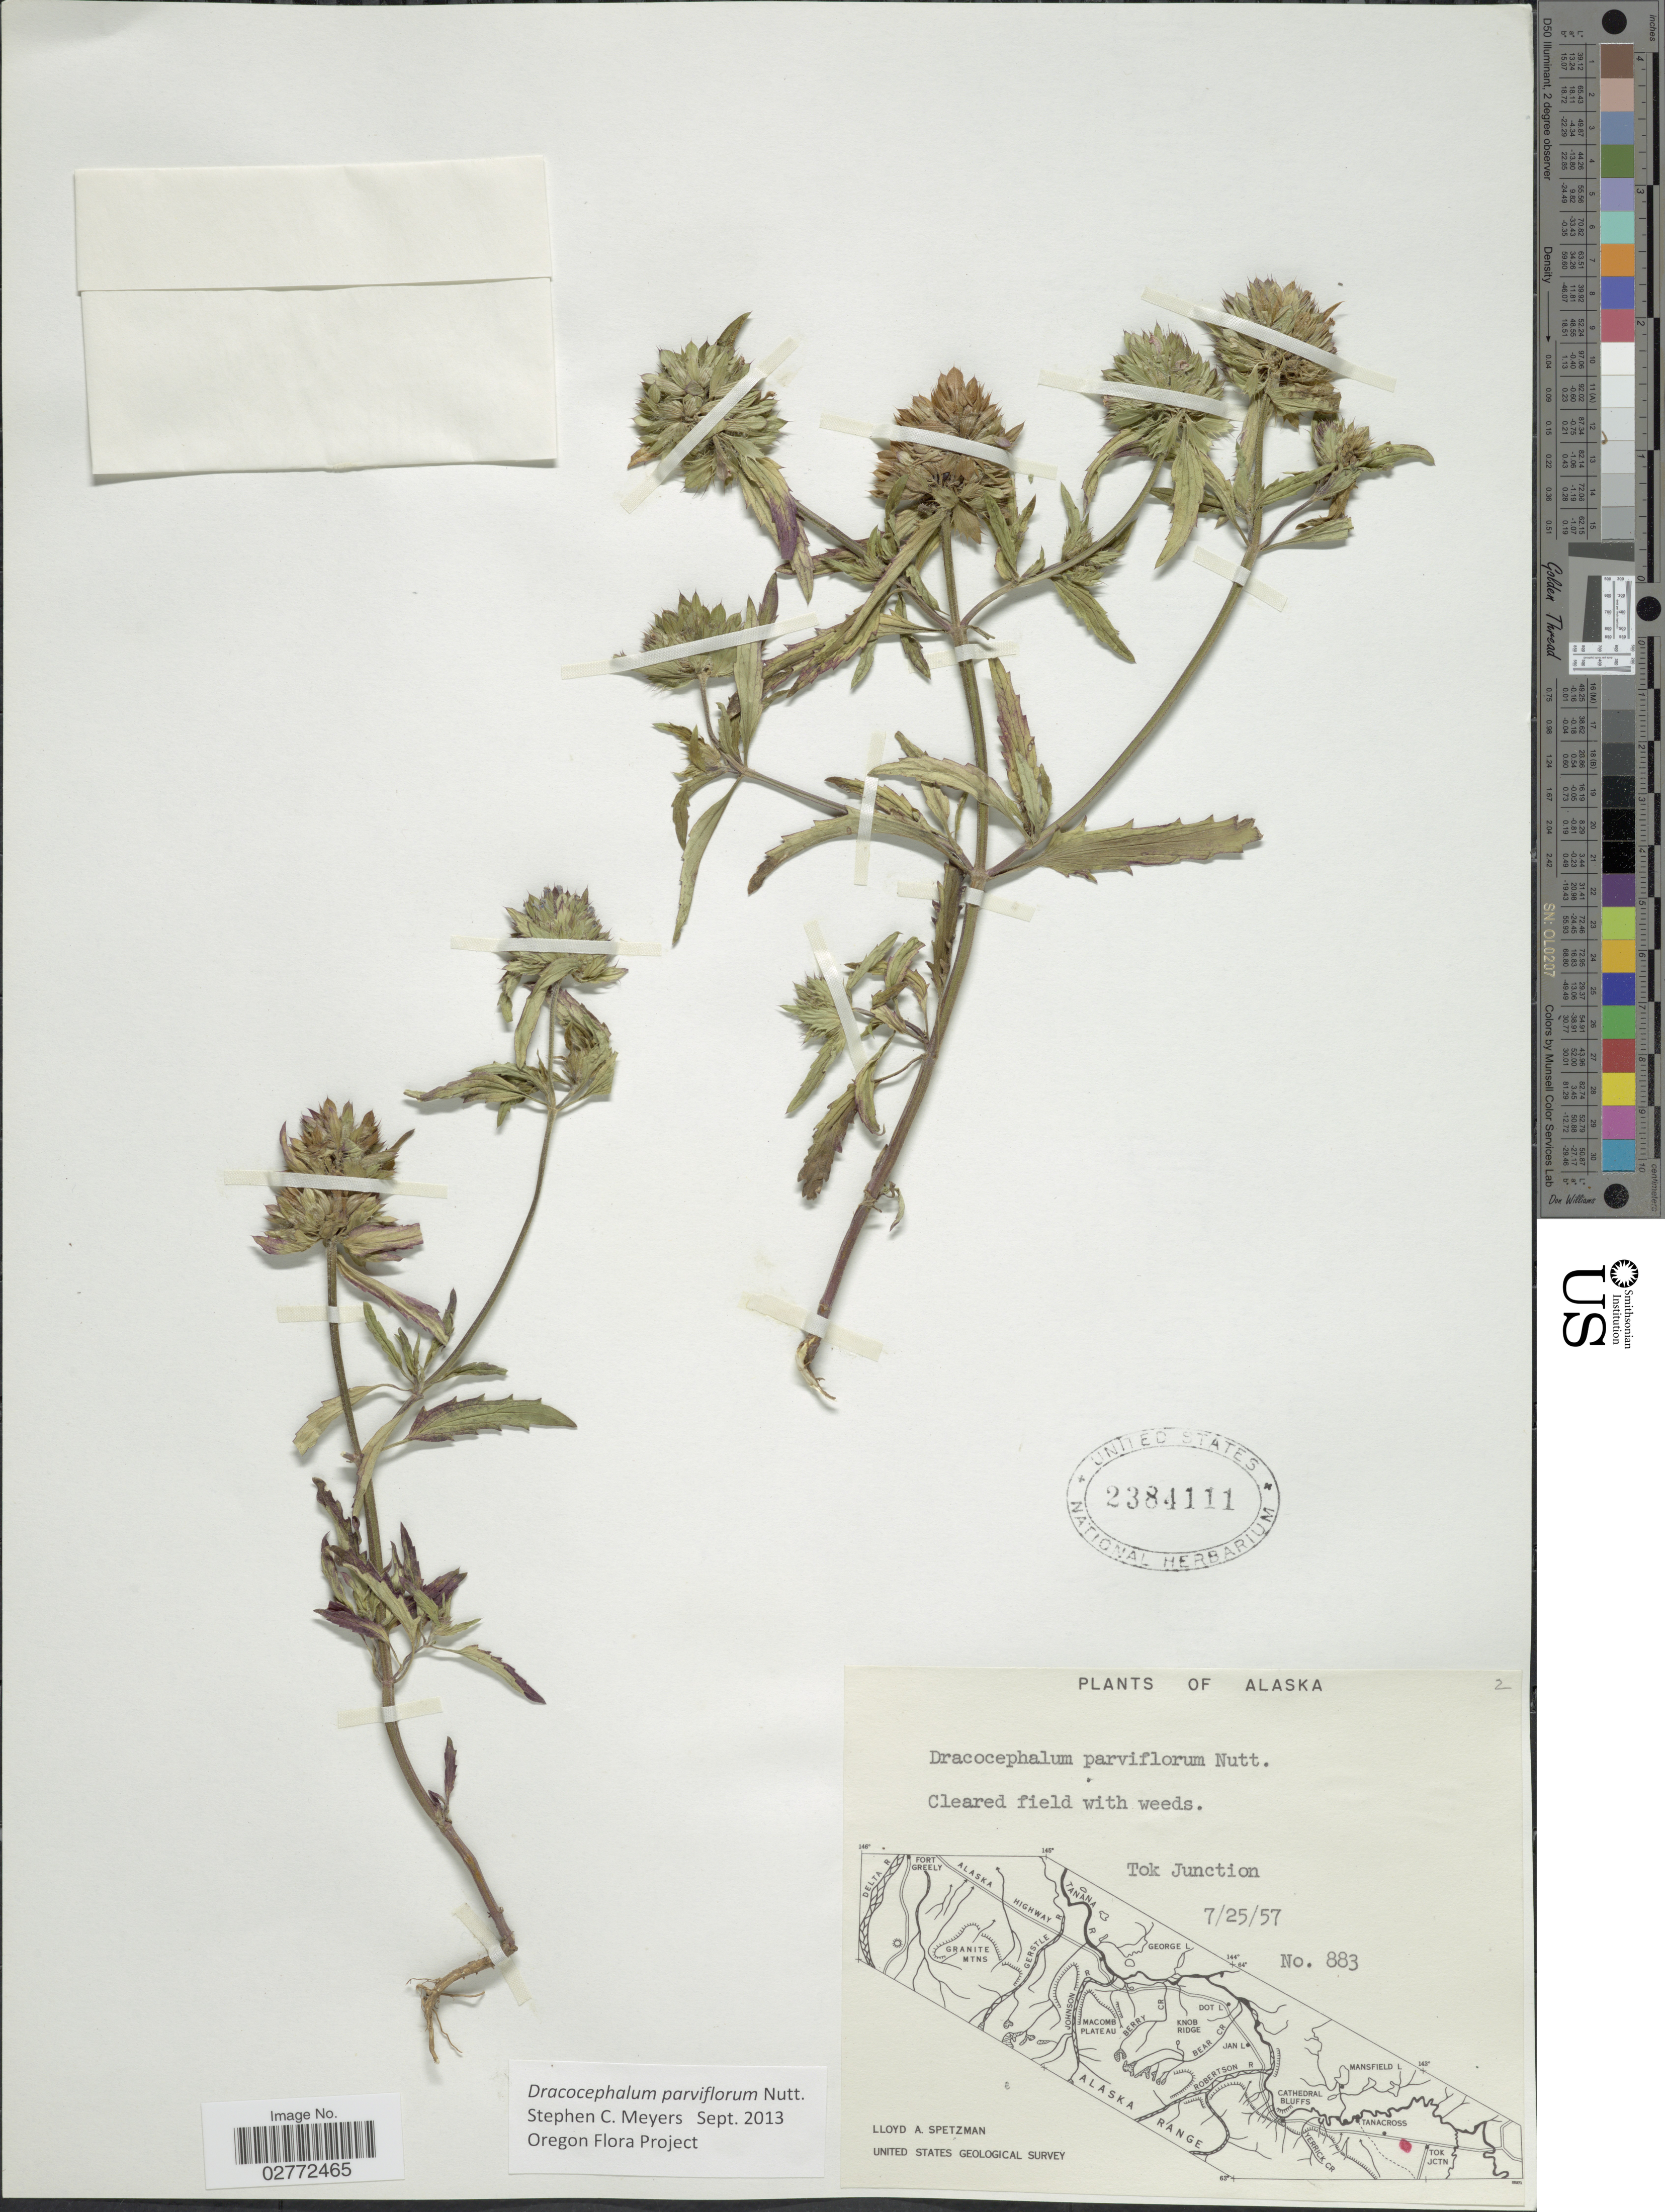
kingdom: Plantae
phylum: Tracheophyta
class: Magnoliopsida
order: Lamiales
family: Lamiaceae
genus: Dracocephalum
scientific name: Dracocephalum parviflorum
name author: Nutt.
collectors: L. Spetzman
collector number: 883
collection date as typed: Transcribed d/m/y: 25/7/57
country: United States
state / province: Alaska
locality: Tok Junction.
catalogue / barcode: US 2384111